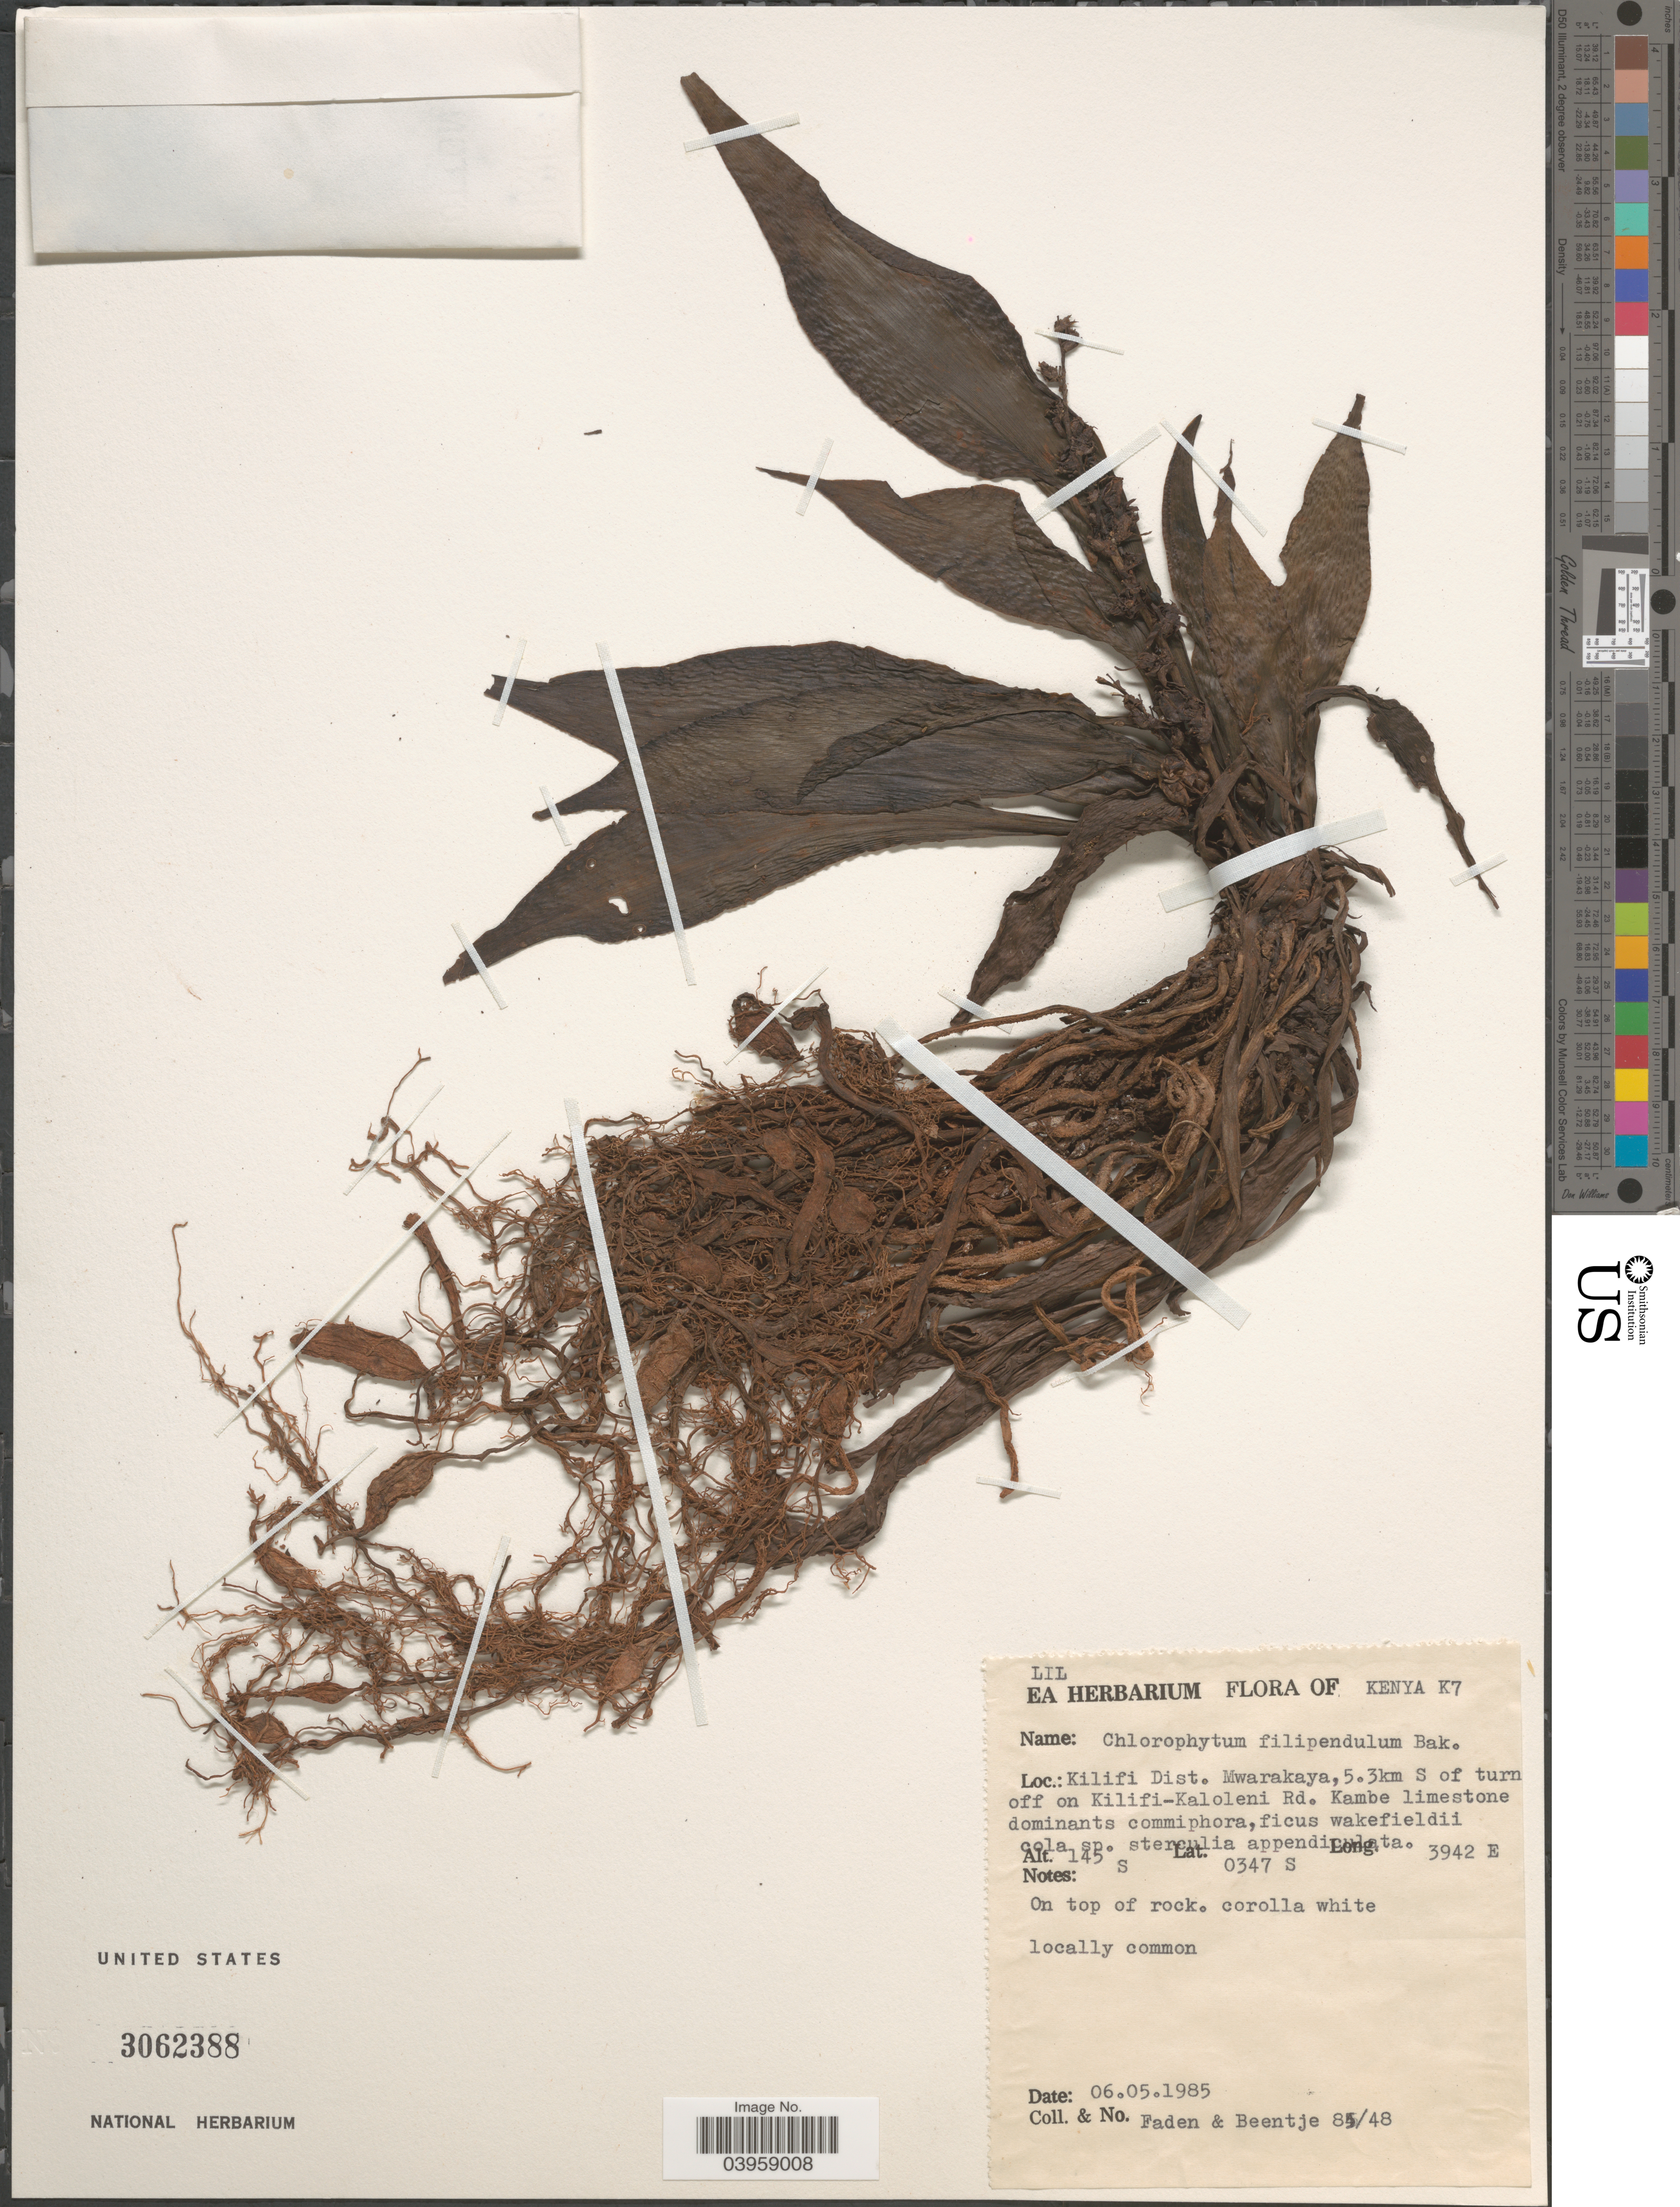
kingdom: Plantae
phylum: Tracheophyta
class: Liliopsida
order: Asparagales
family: Asparagaceae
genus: Chlorophytum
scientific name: Chlorophytum filipendulum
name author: Baker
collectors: -- Faden & -- Beentje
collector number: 85/48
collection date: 1985-05-06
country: Kenya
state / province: Kilifi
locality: Kenya K7. Kilifi Dist. Mwarakaya, 5.3km S of turn off on Kilifi-Kaloleni Rd.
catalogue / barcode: US 3062388